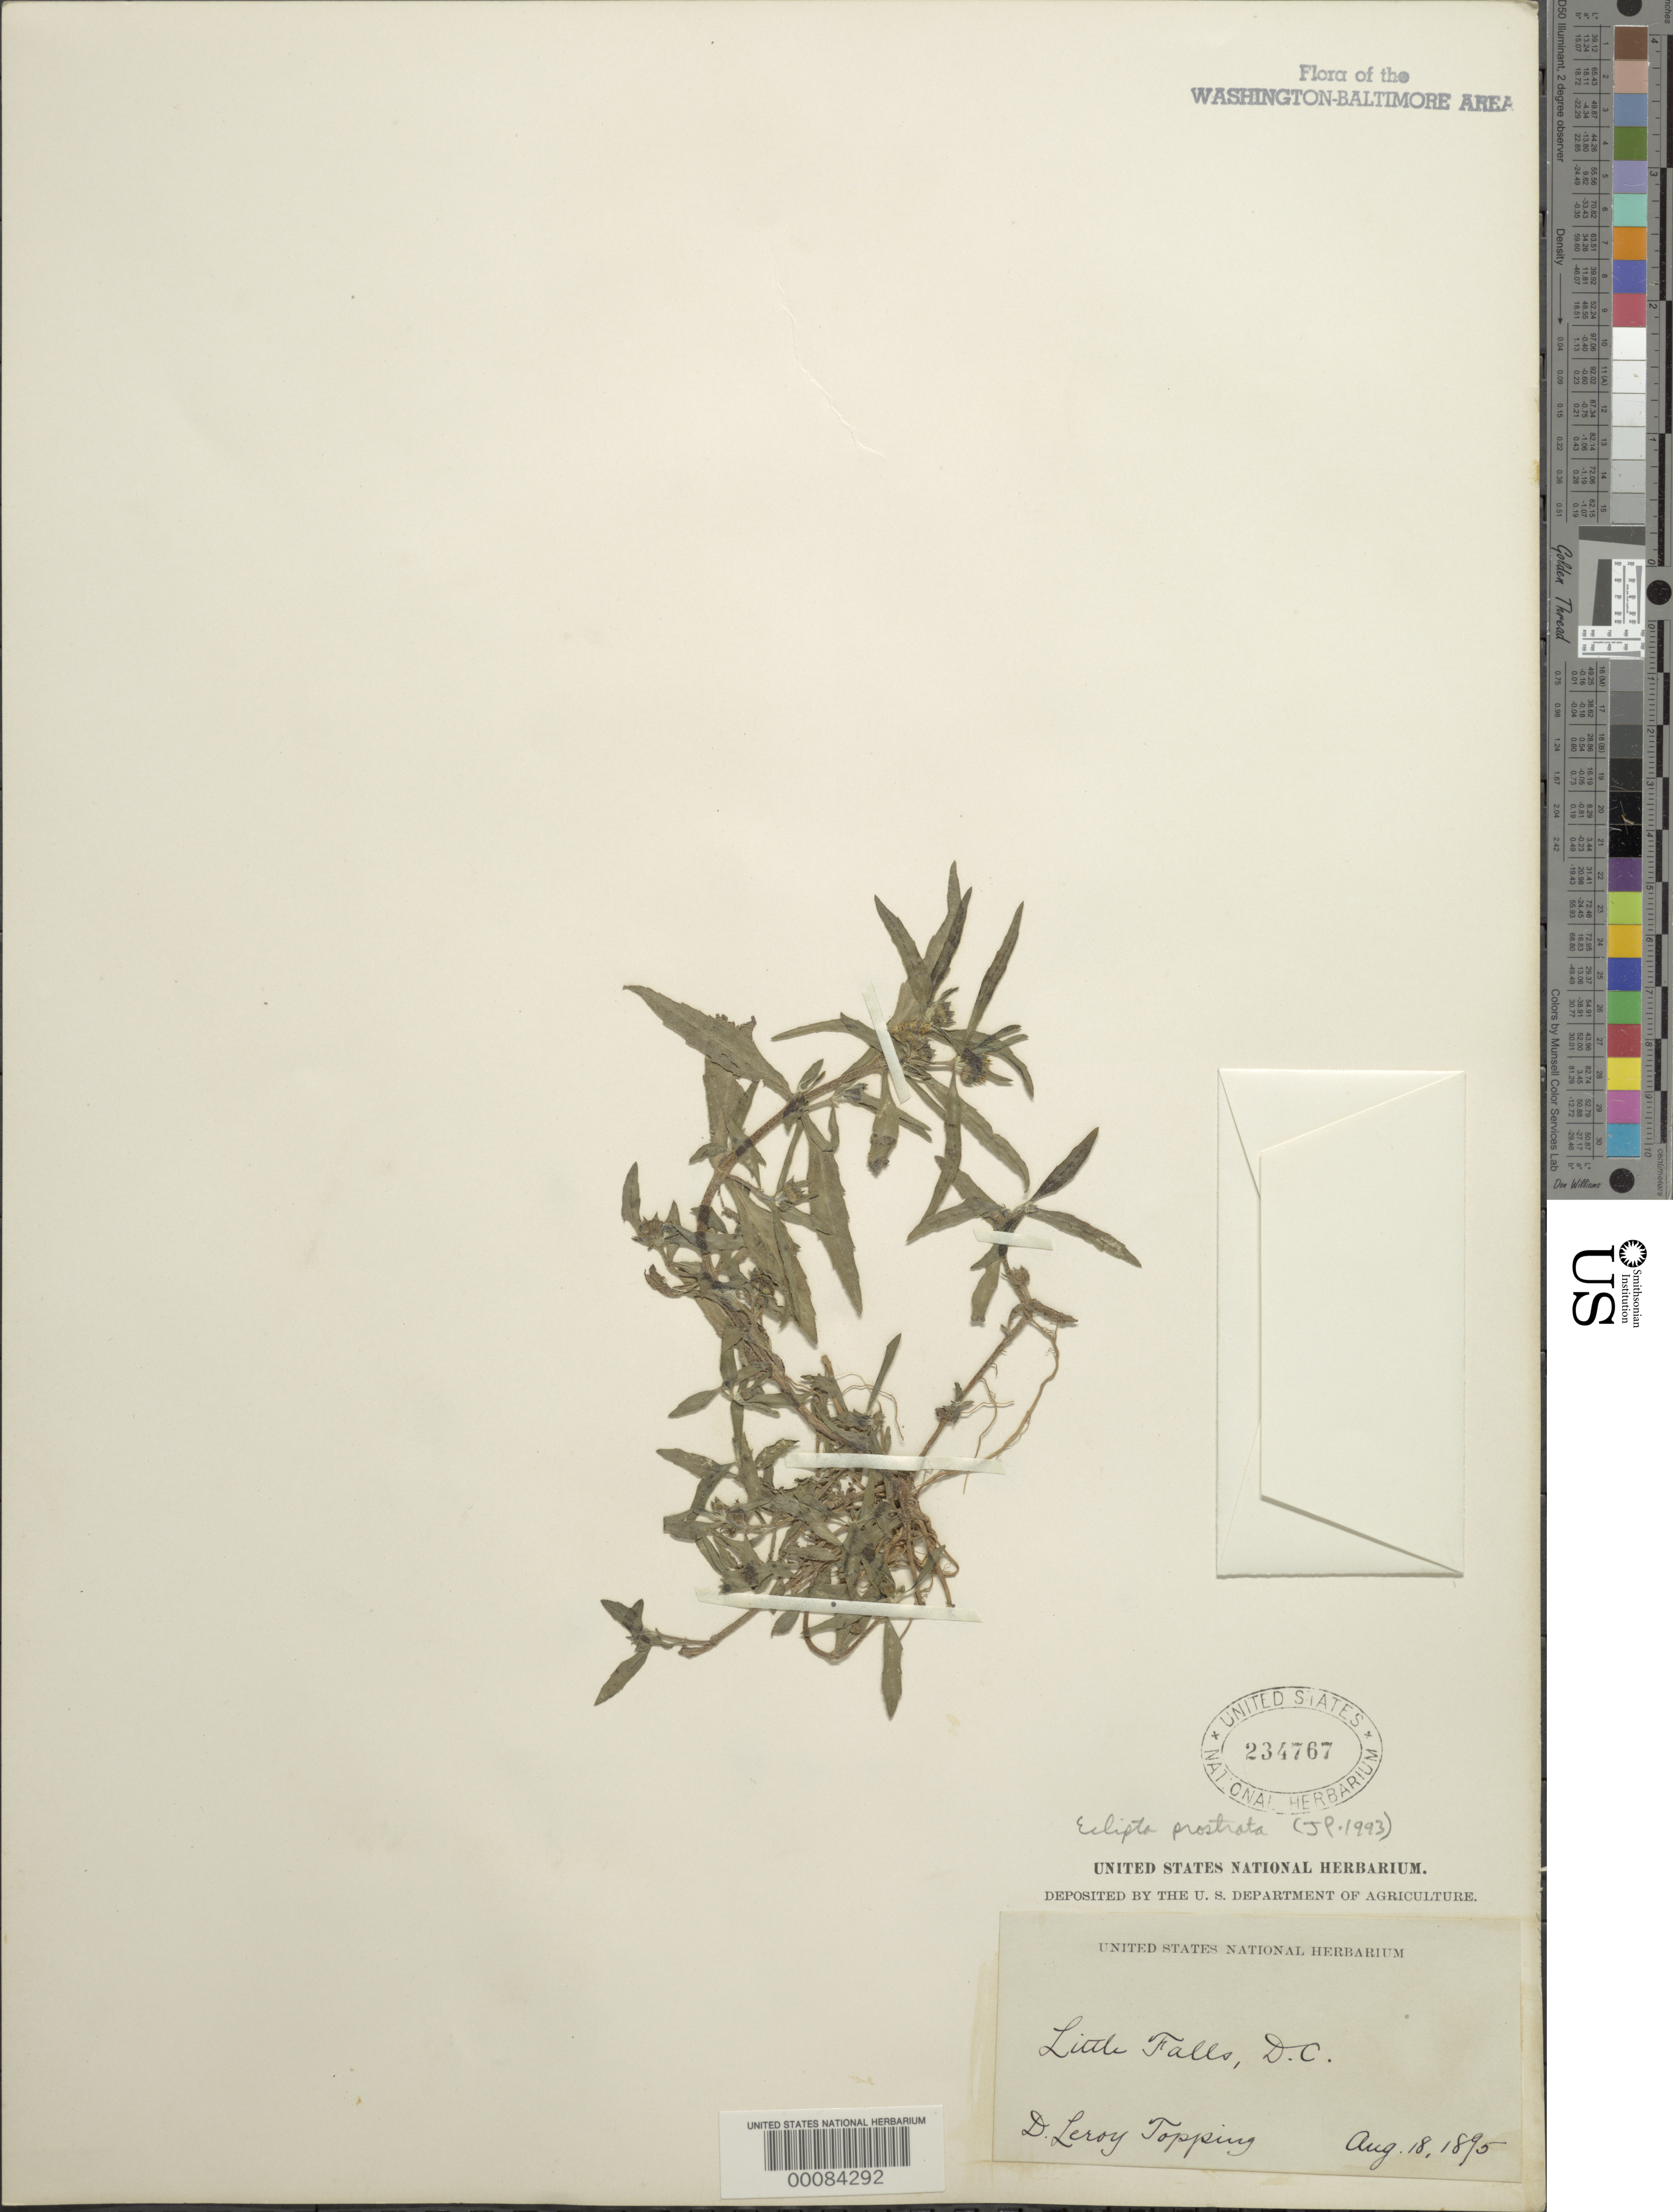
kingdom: Plantae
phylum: Tracheophyta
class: Magnoliopsida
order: Asterales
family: Asteraceae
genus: Eclipta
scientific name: Eclipta prostrata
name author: (L.) L.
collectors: D. L. Topping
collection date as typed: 18 Aug 1895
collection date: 1895-08-18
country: United States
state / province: District of Columbia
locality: Little Falls C. & O. Canal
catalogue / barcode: US 234767